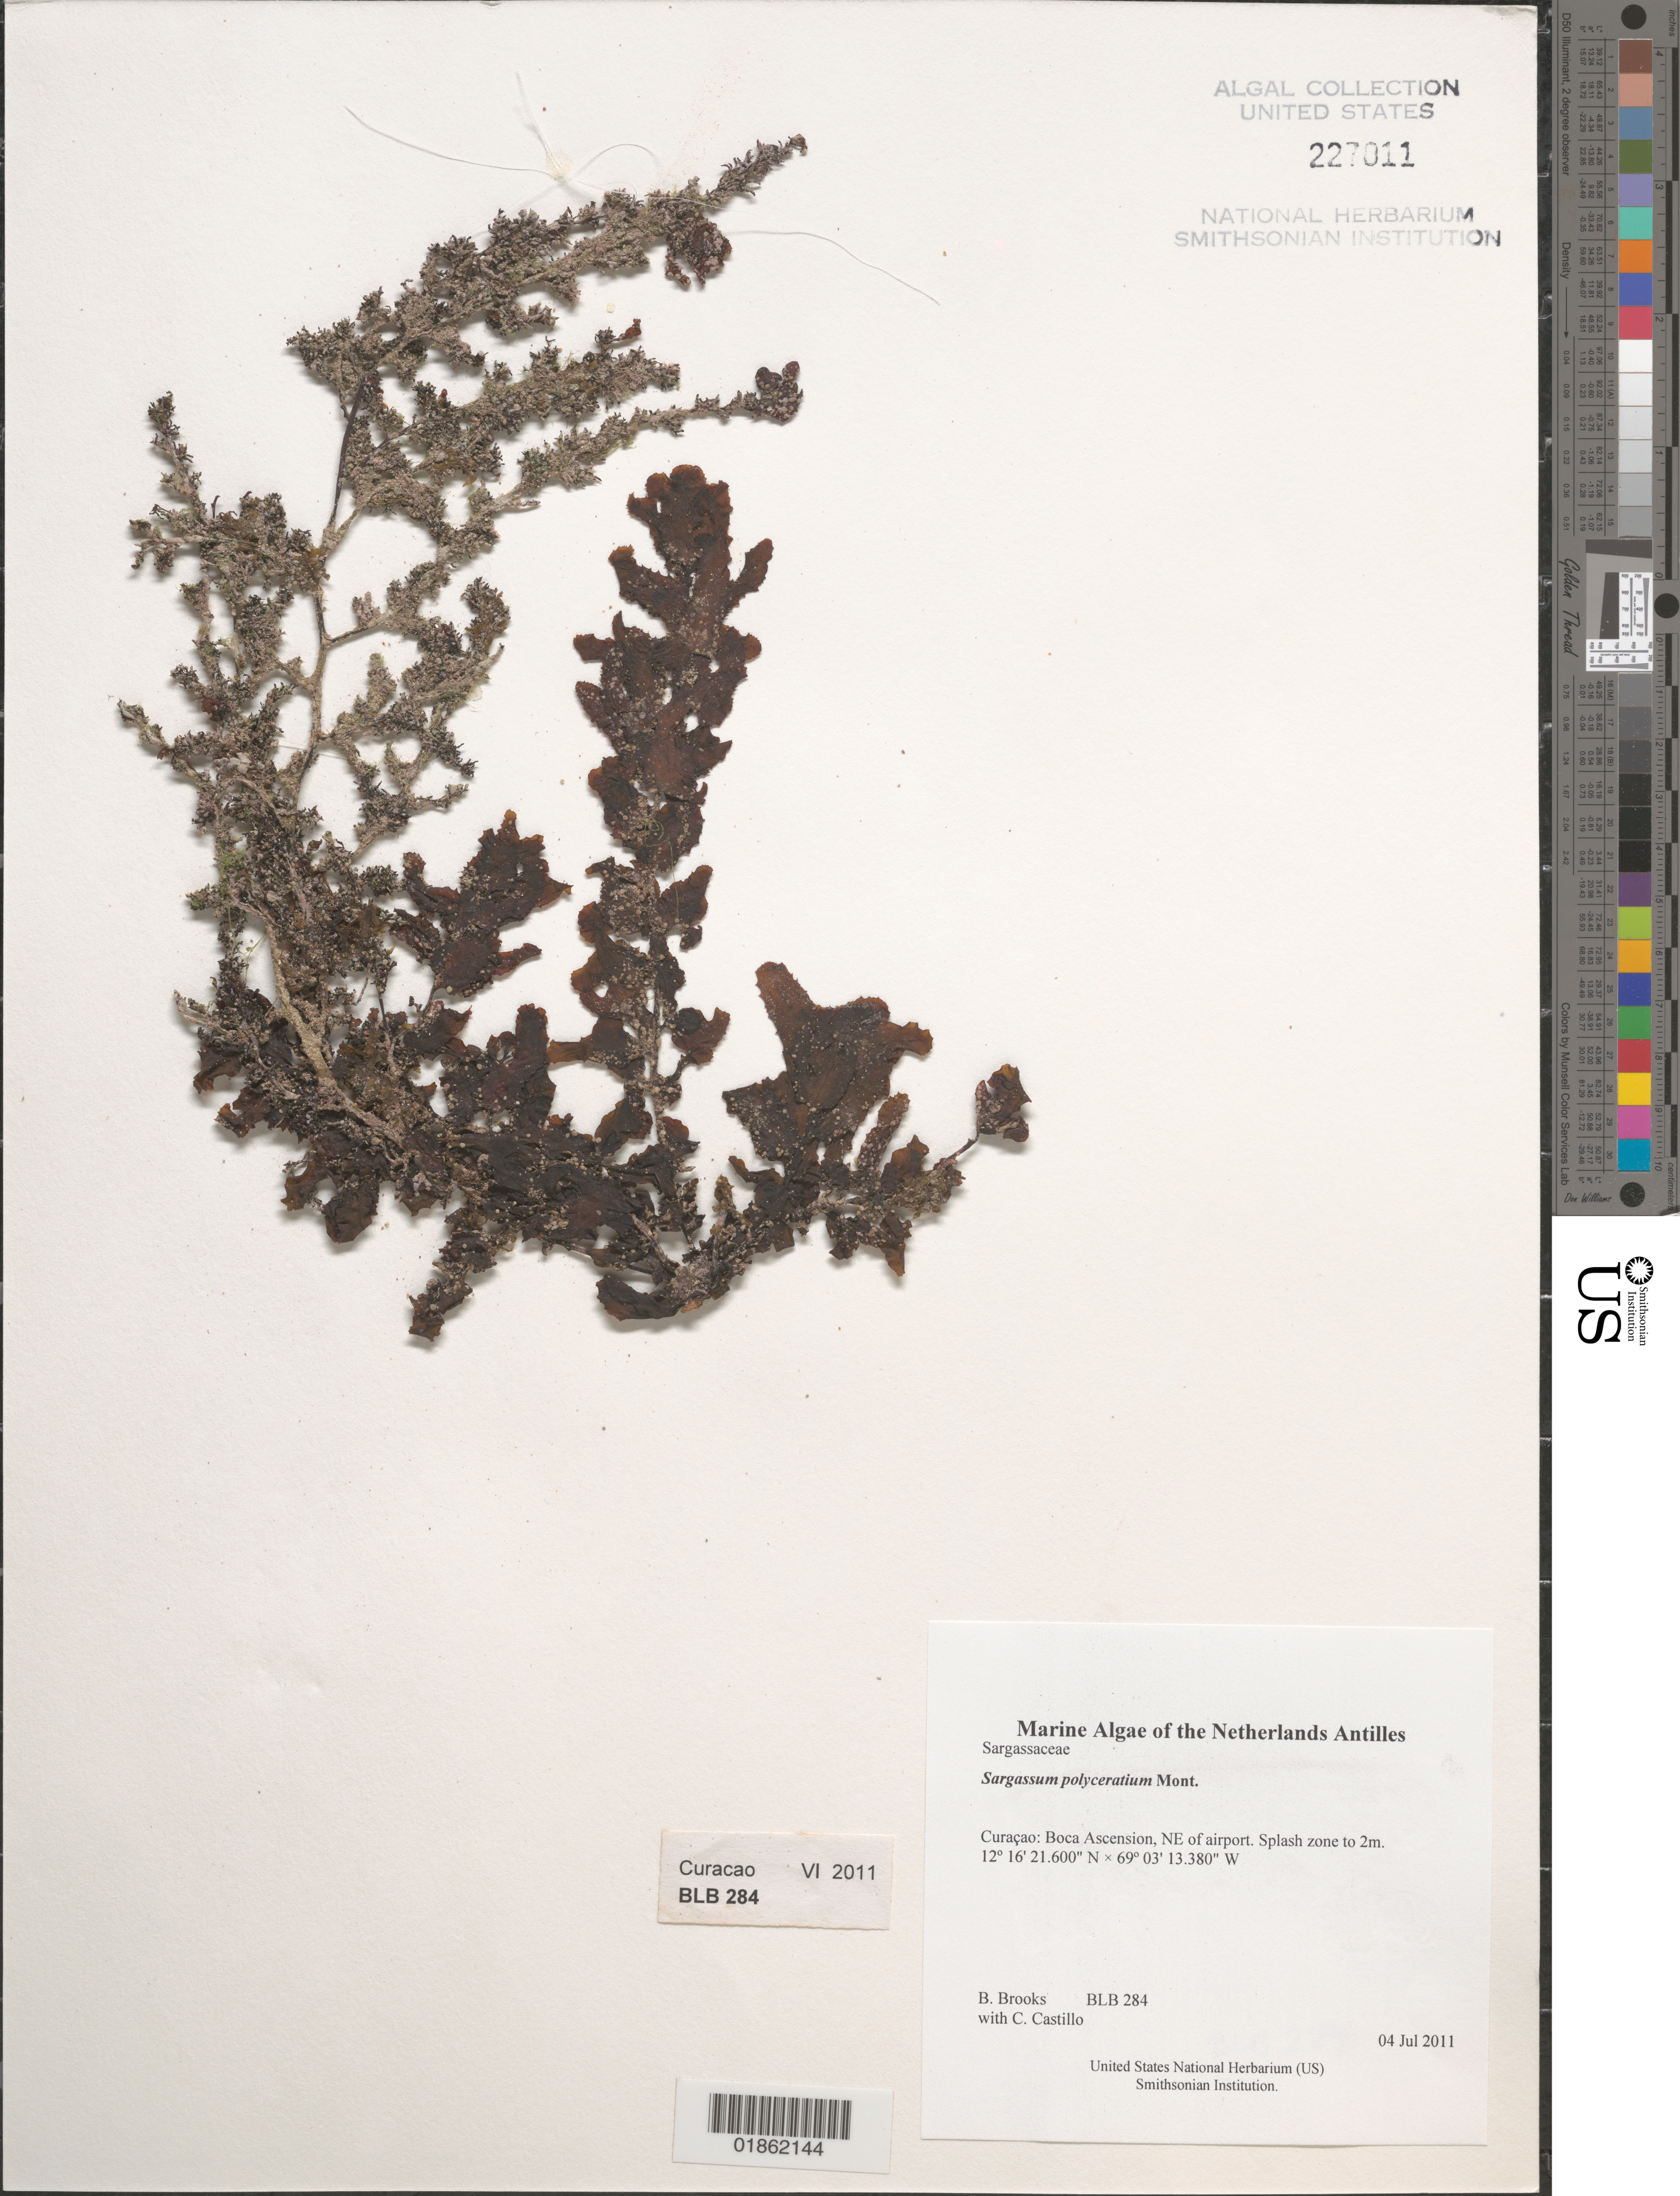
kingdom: Chromista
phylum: Ochrophyta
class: Phaeophyceae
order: Fucales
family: Sargassaceae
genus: Sargassum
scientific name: Sargassum polyceratium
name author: Mont.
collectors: B. Brooks & C. Castillo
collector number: BLB 284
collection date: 2011-07-04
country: Curaçao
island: Curaçao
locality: Boca Ascension, NE of airport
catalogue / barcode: US 227011